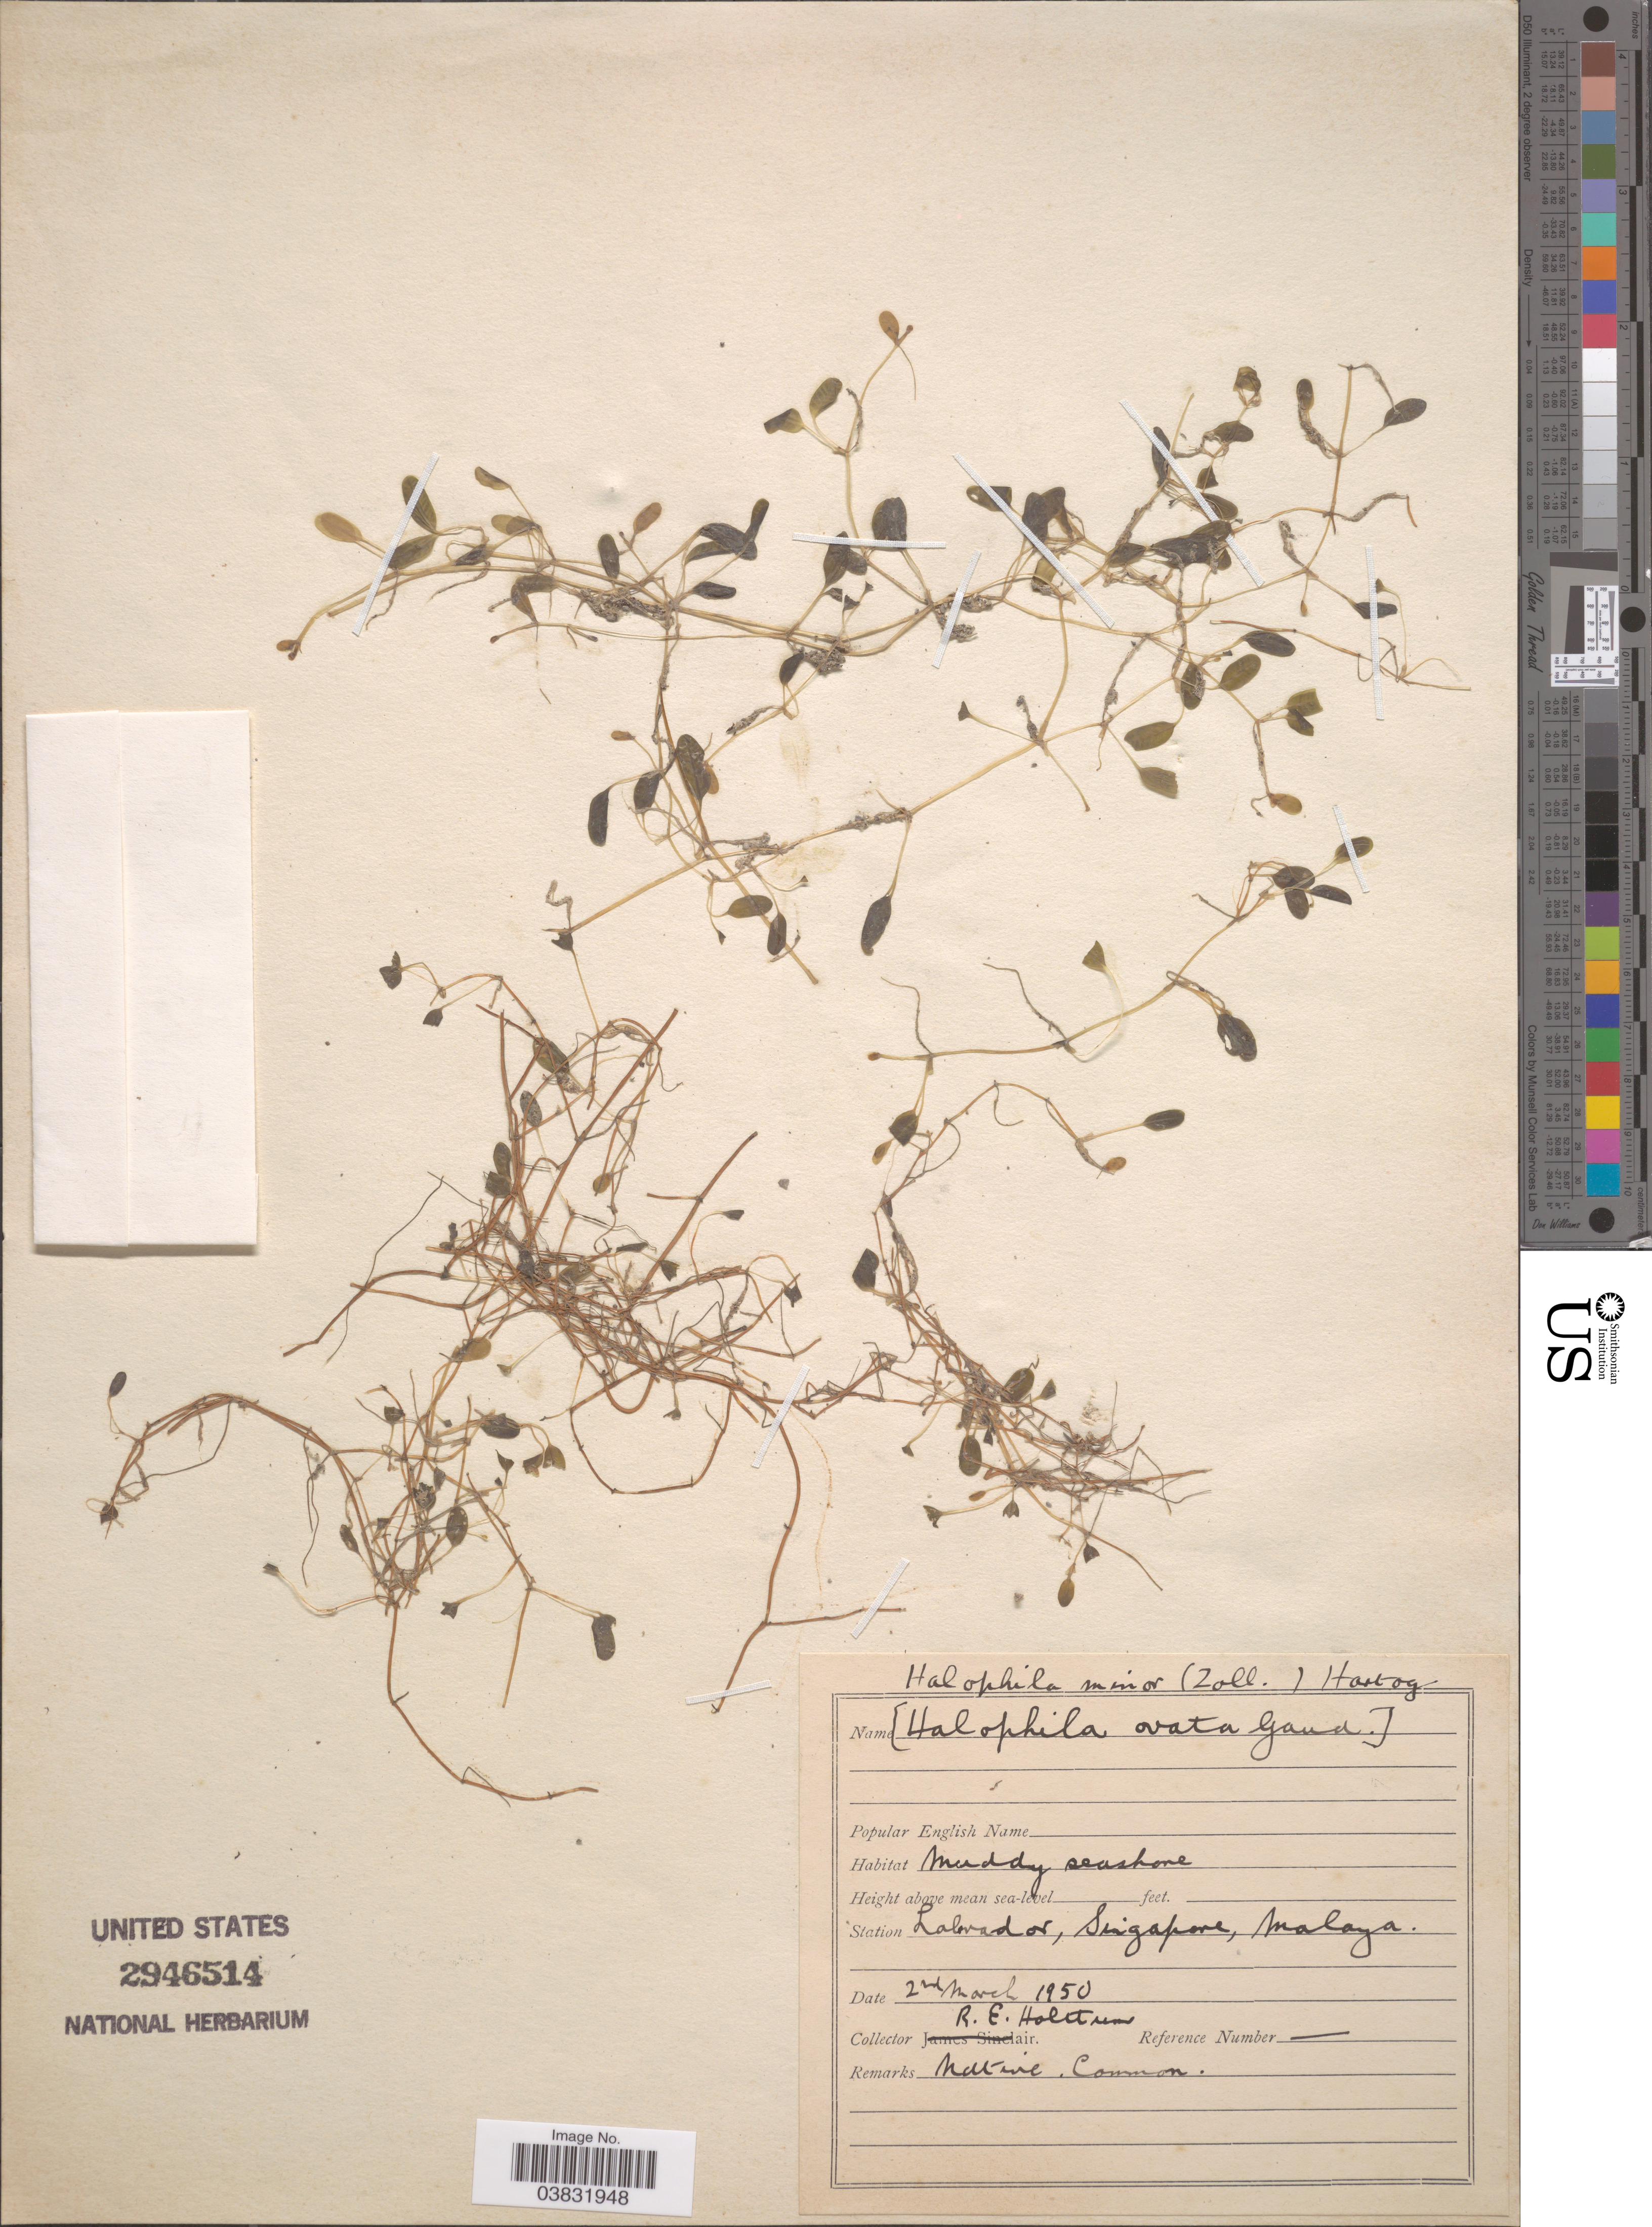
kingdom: Plantae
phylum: Tracheophyta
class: Liliopsida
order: Alismatales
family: Hydrocharitaceae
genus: Halophila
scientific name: Halophila minor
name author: (Zoll.) Hartog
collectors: R. E. Holttum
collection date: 1950-03-02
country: Singapore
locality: Station Labrador, Singapore, Malaya.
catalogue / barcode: US 2946514